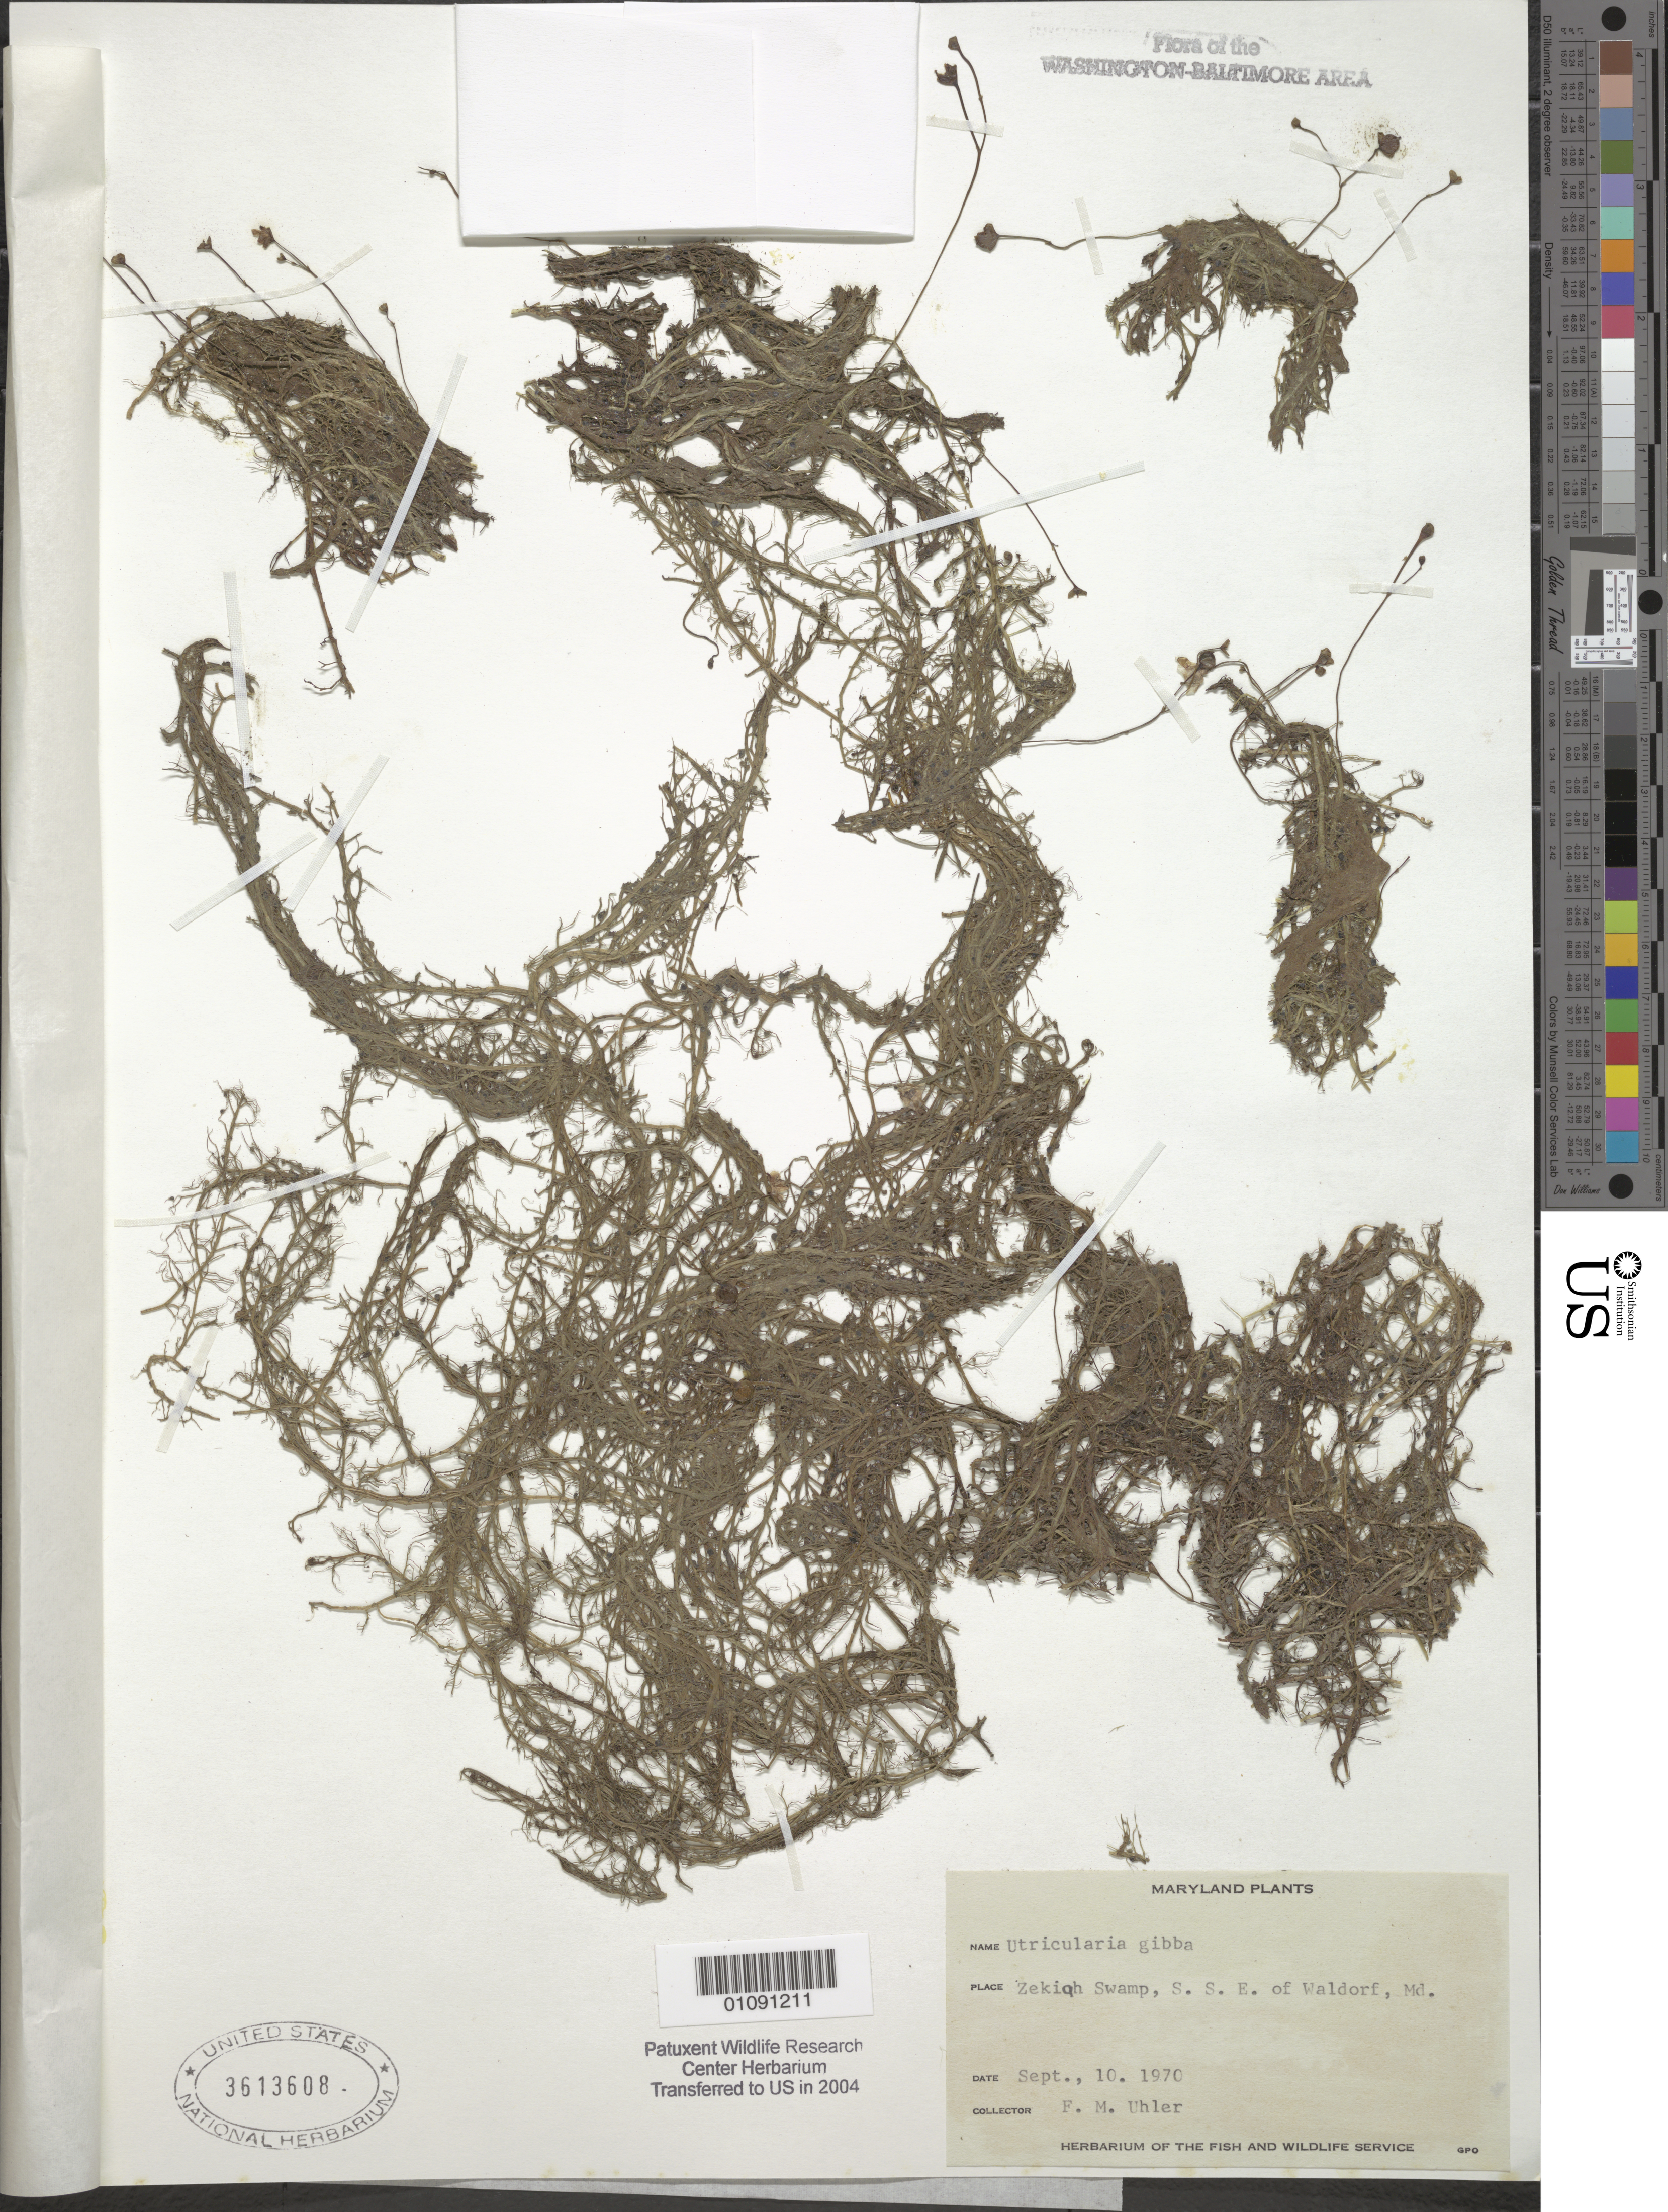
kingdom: Plantae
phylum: Tracheophyta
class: Magnoliopsida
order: Lamiales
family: Lentibulariaceae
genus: Utricularia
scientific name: Utricularia gibba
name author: L.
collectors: F. M. Uhler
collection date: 1970-09-10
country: United States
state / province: Maryland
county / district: Charles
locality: Zekioh Swamp, SSE of Waldorf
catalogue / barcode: US 3613608